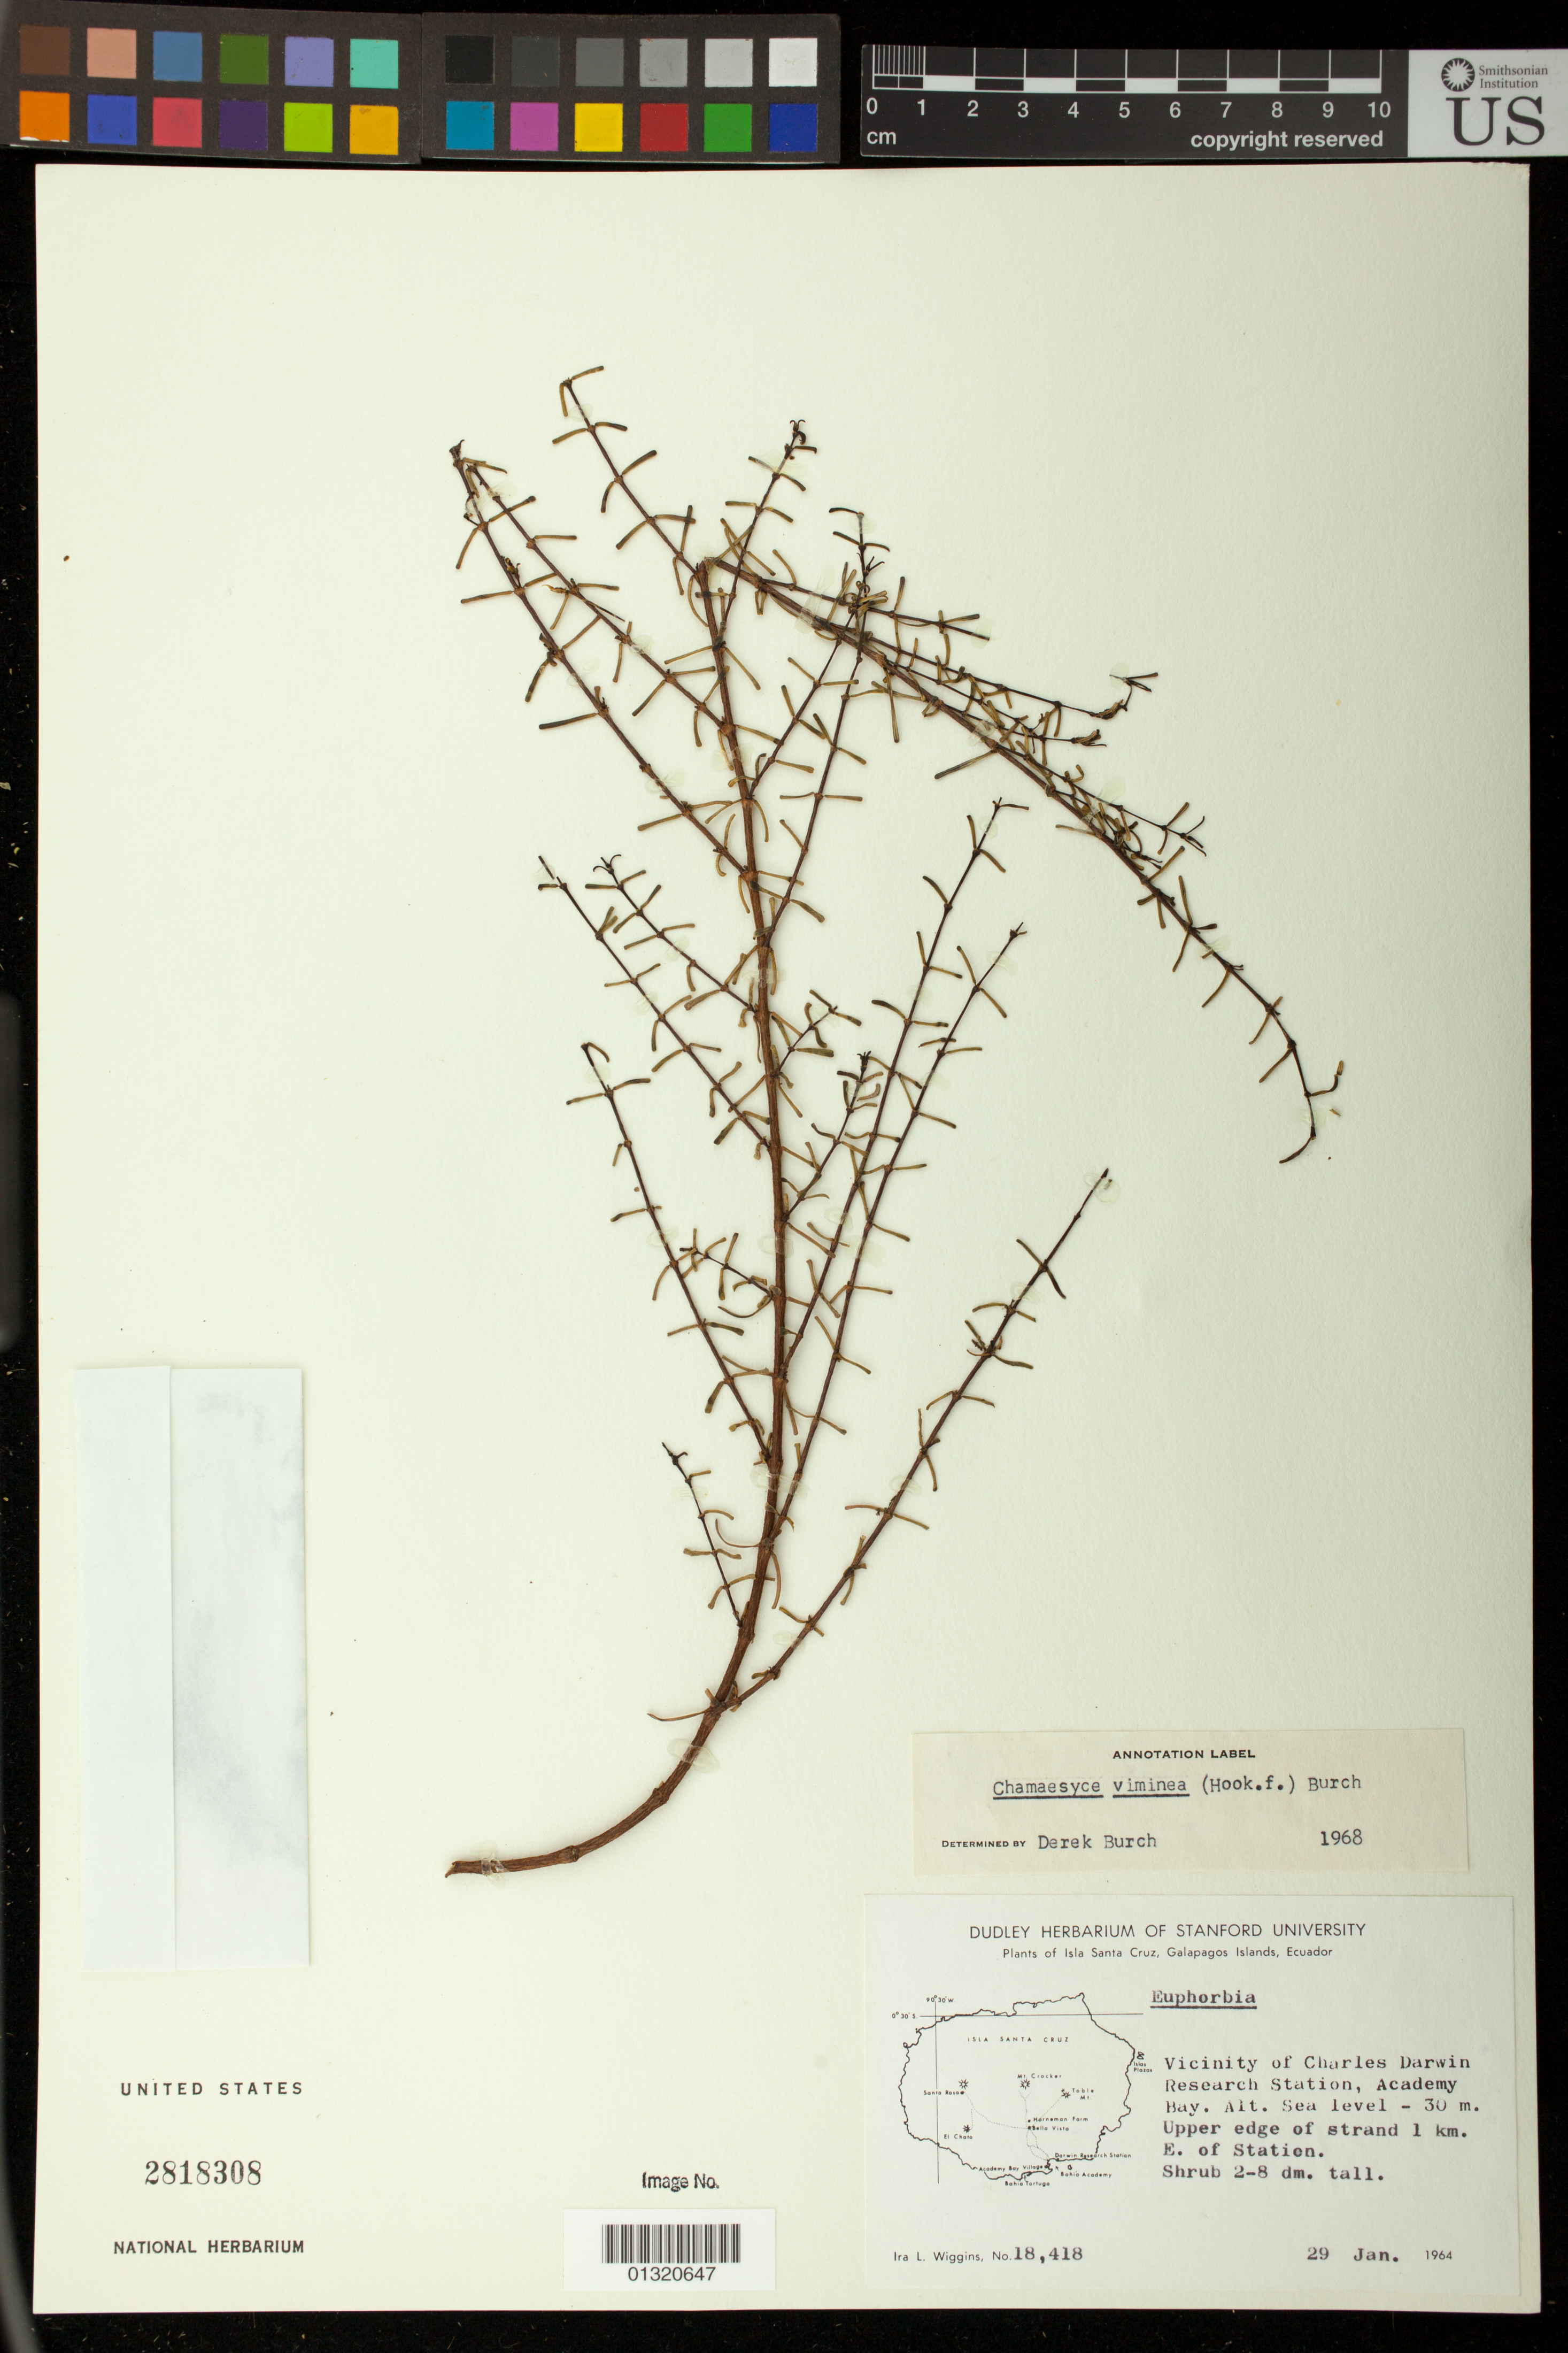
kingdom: Plantae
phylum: Tracheophyta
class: Magnoliopsida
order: Malpighiales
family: Euphorbiaceae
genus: Euphorbia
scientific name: Euphorbia viminea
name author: Hook. f.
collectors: I. L. Wiggins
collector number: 18418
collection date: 1964-01-29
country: Ecuador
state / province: Colón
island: Santa Cruz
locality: Isla Santa Cruz; Vicinity of Charles Darwin Research Station, Academy Bay. Upper edge of strand 1 km. E. of Station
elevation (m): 0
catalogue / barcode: US 2818308